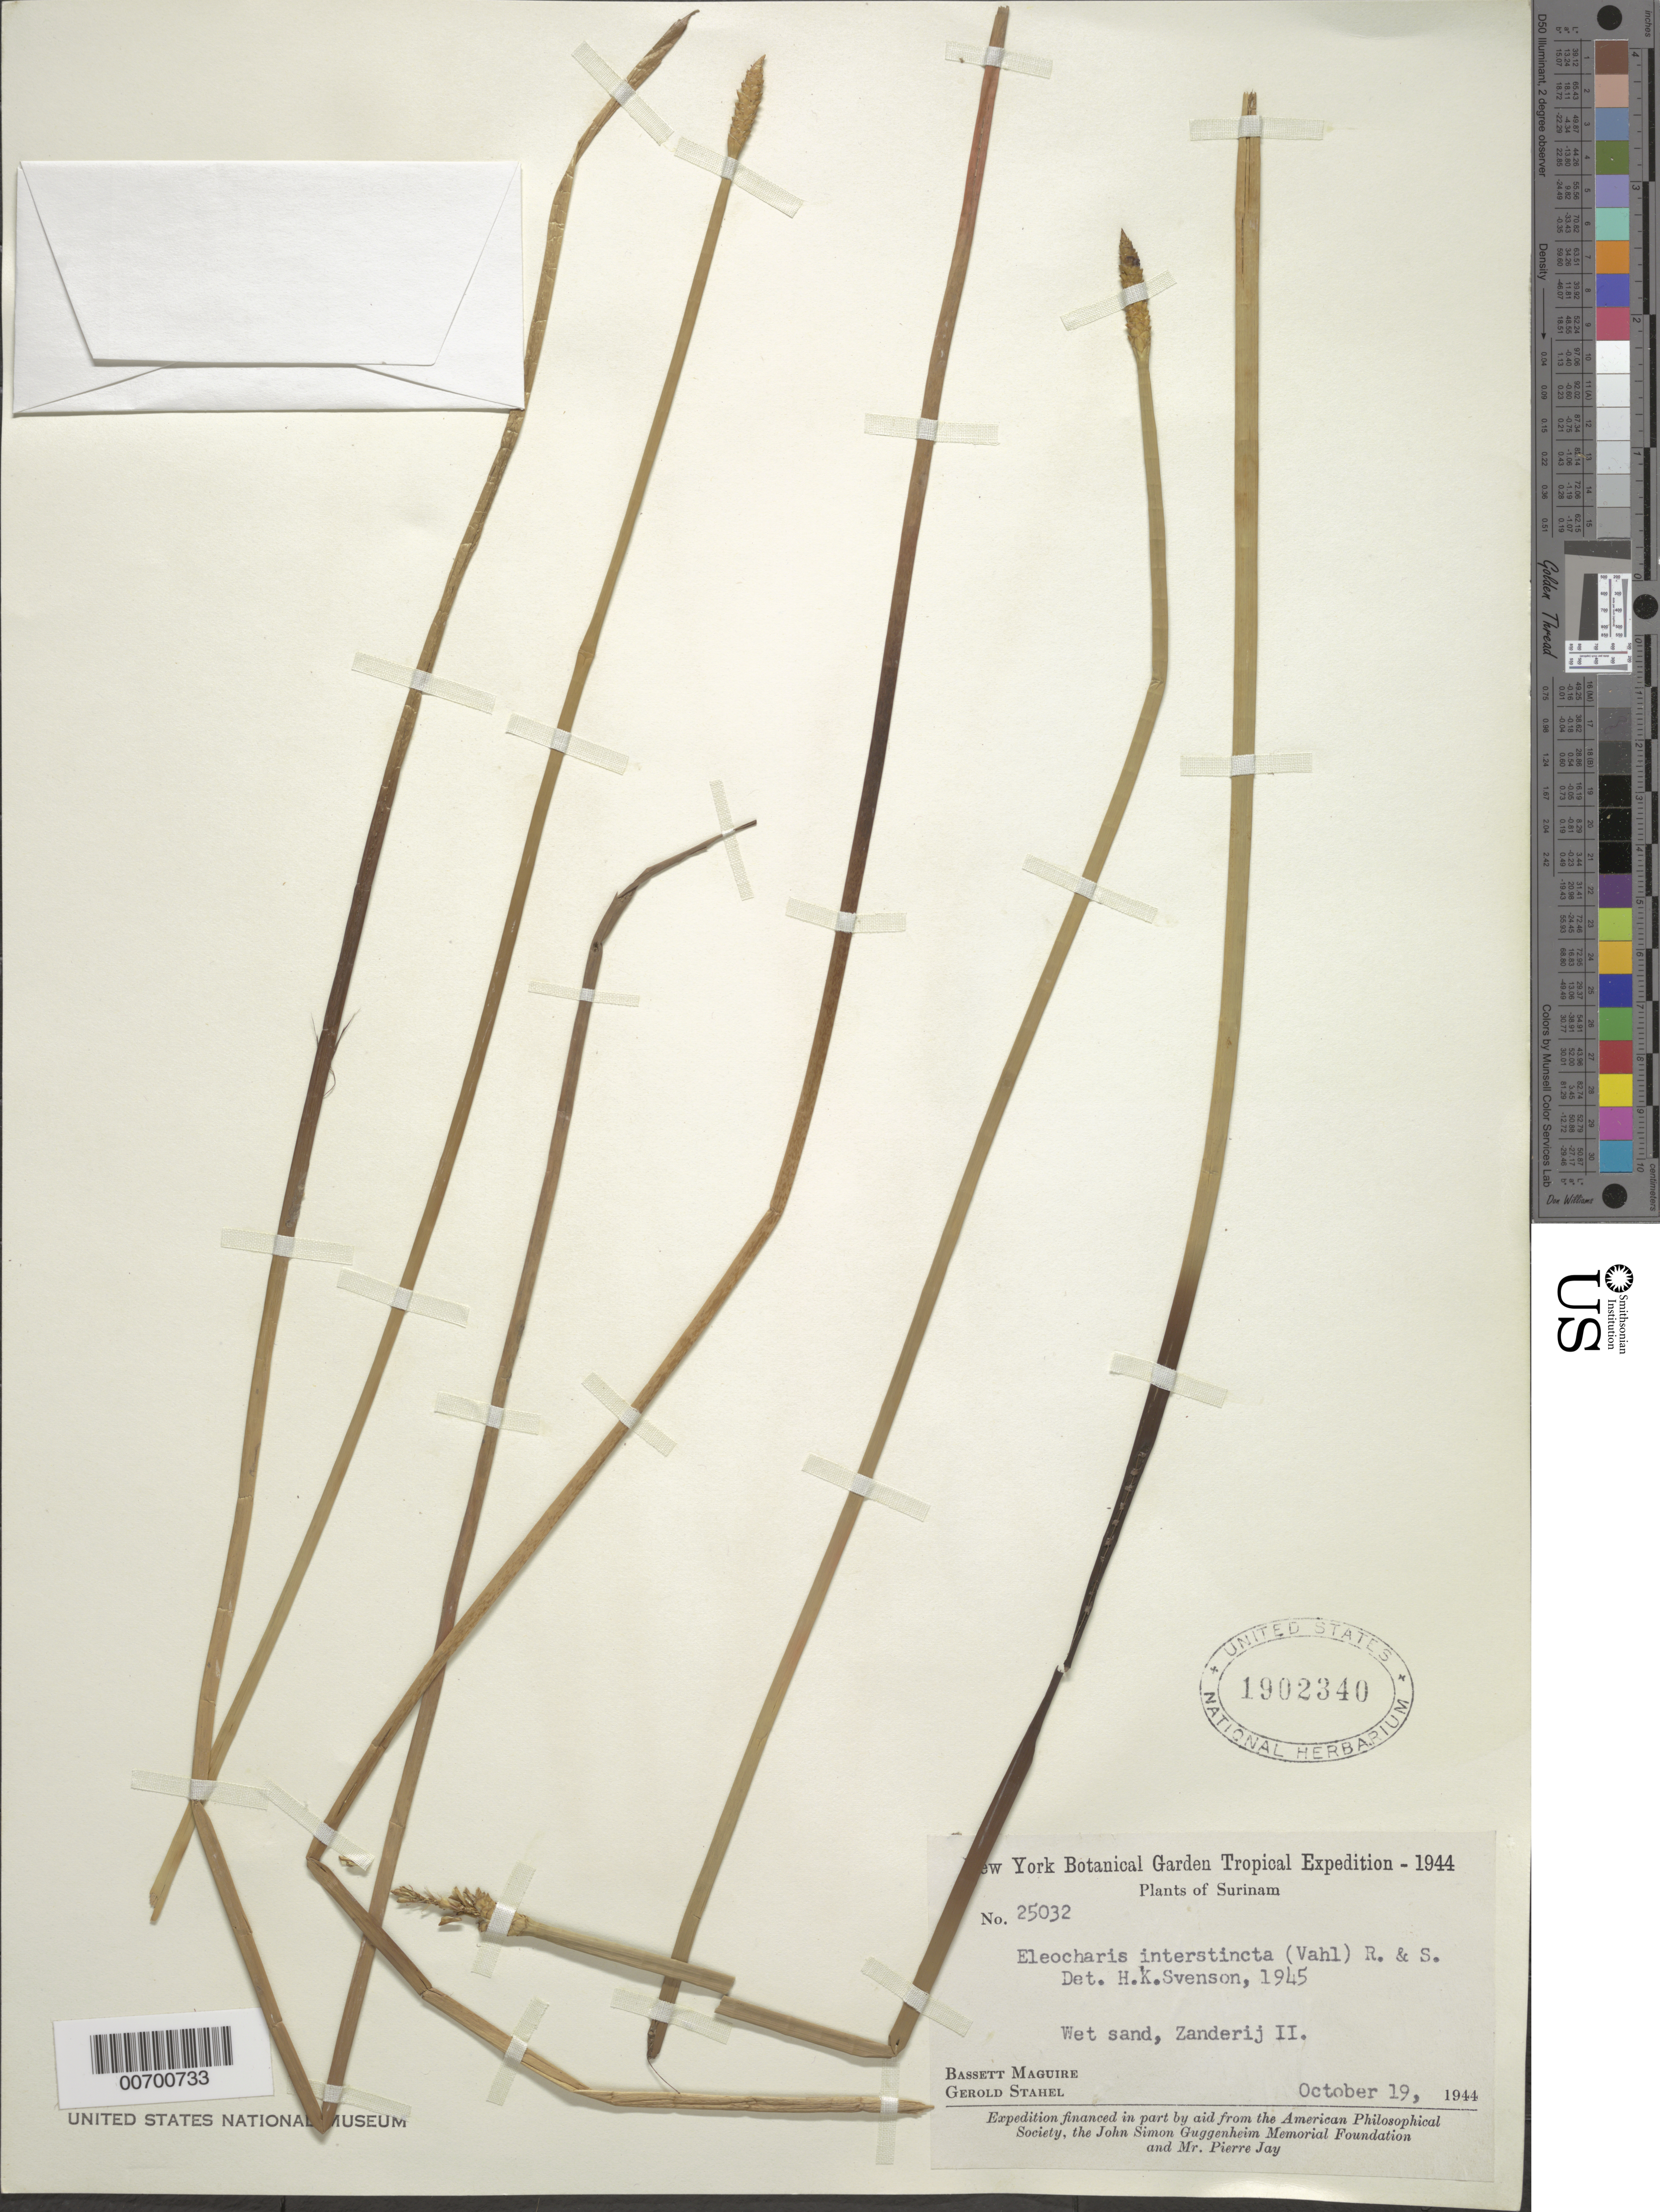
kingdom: Plantae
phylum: Tracheophyta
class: Liliopsida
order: Poales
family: Cyperaceae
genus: Eleocharis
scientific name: Eleocharis interstincta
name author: (Vahl) Roem. & Schult.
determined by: Svenson, Henry K.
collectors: B. Maguire & G. Stahel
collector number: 25032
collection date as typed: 19-Oct-44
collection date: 1944-10-19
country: Suriname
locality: Zanderij I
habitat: Wet sand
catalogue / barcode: US 1902340